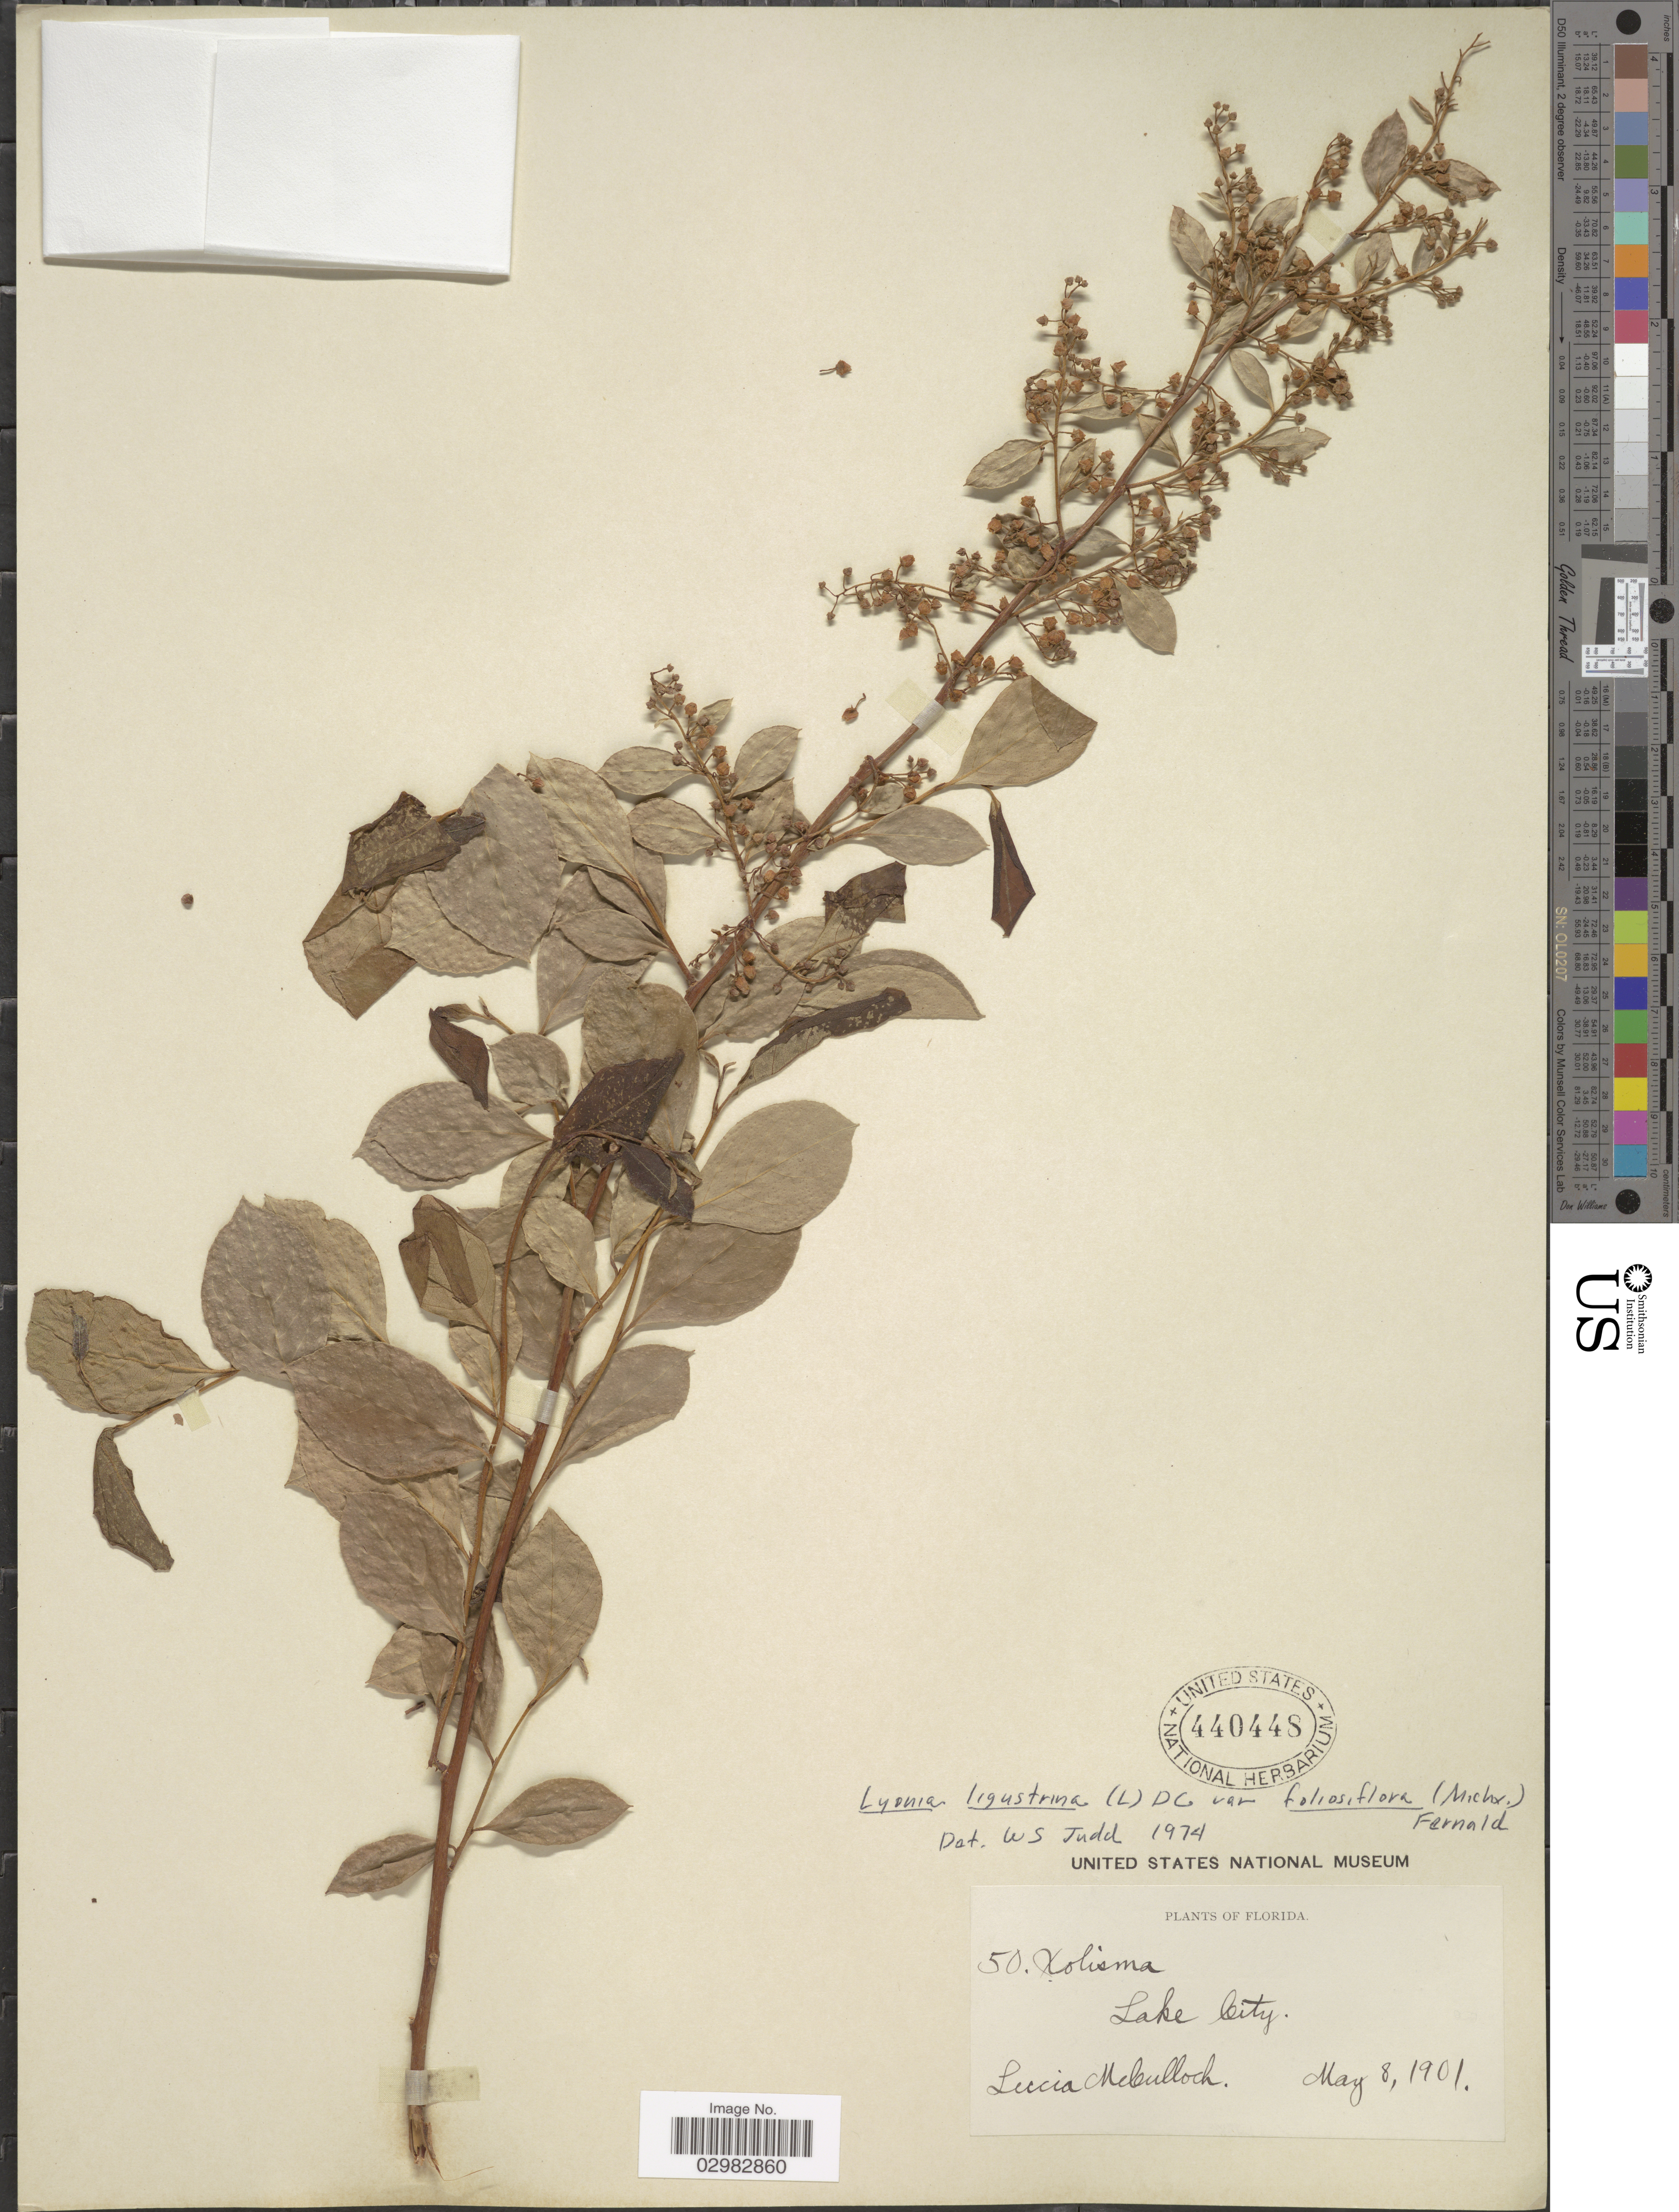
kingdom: Plantae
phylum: Tracheophyta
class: Magnoliopsida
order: Ericales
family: Ericaceae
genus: Lyonia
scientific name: Lyonia ligustrina var. foliosiflora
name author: (Michx.) Fernald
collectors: L. McCulloch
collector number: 50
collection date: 1901-05-08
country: United States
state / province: Florida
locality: Lake City.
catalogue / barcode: US 440448